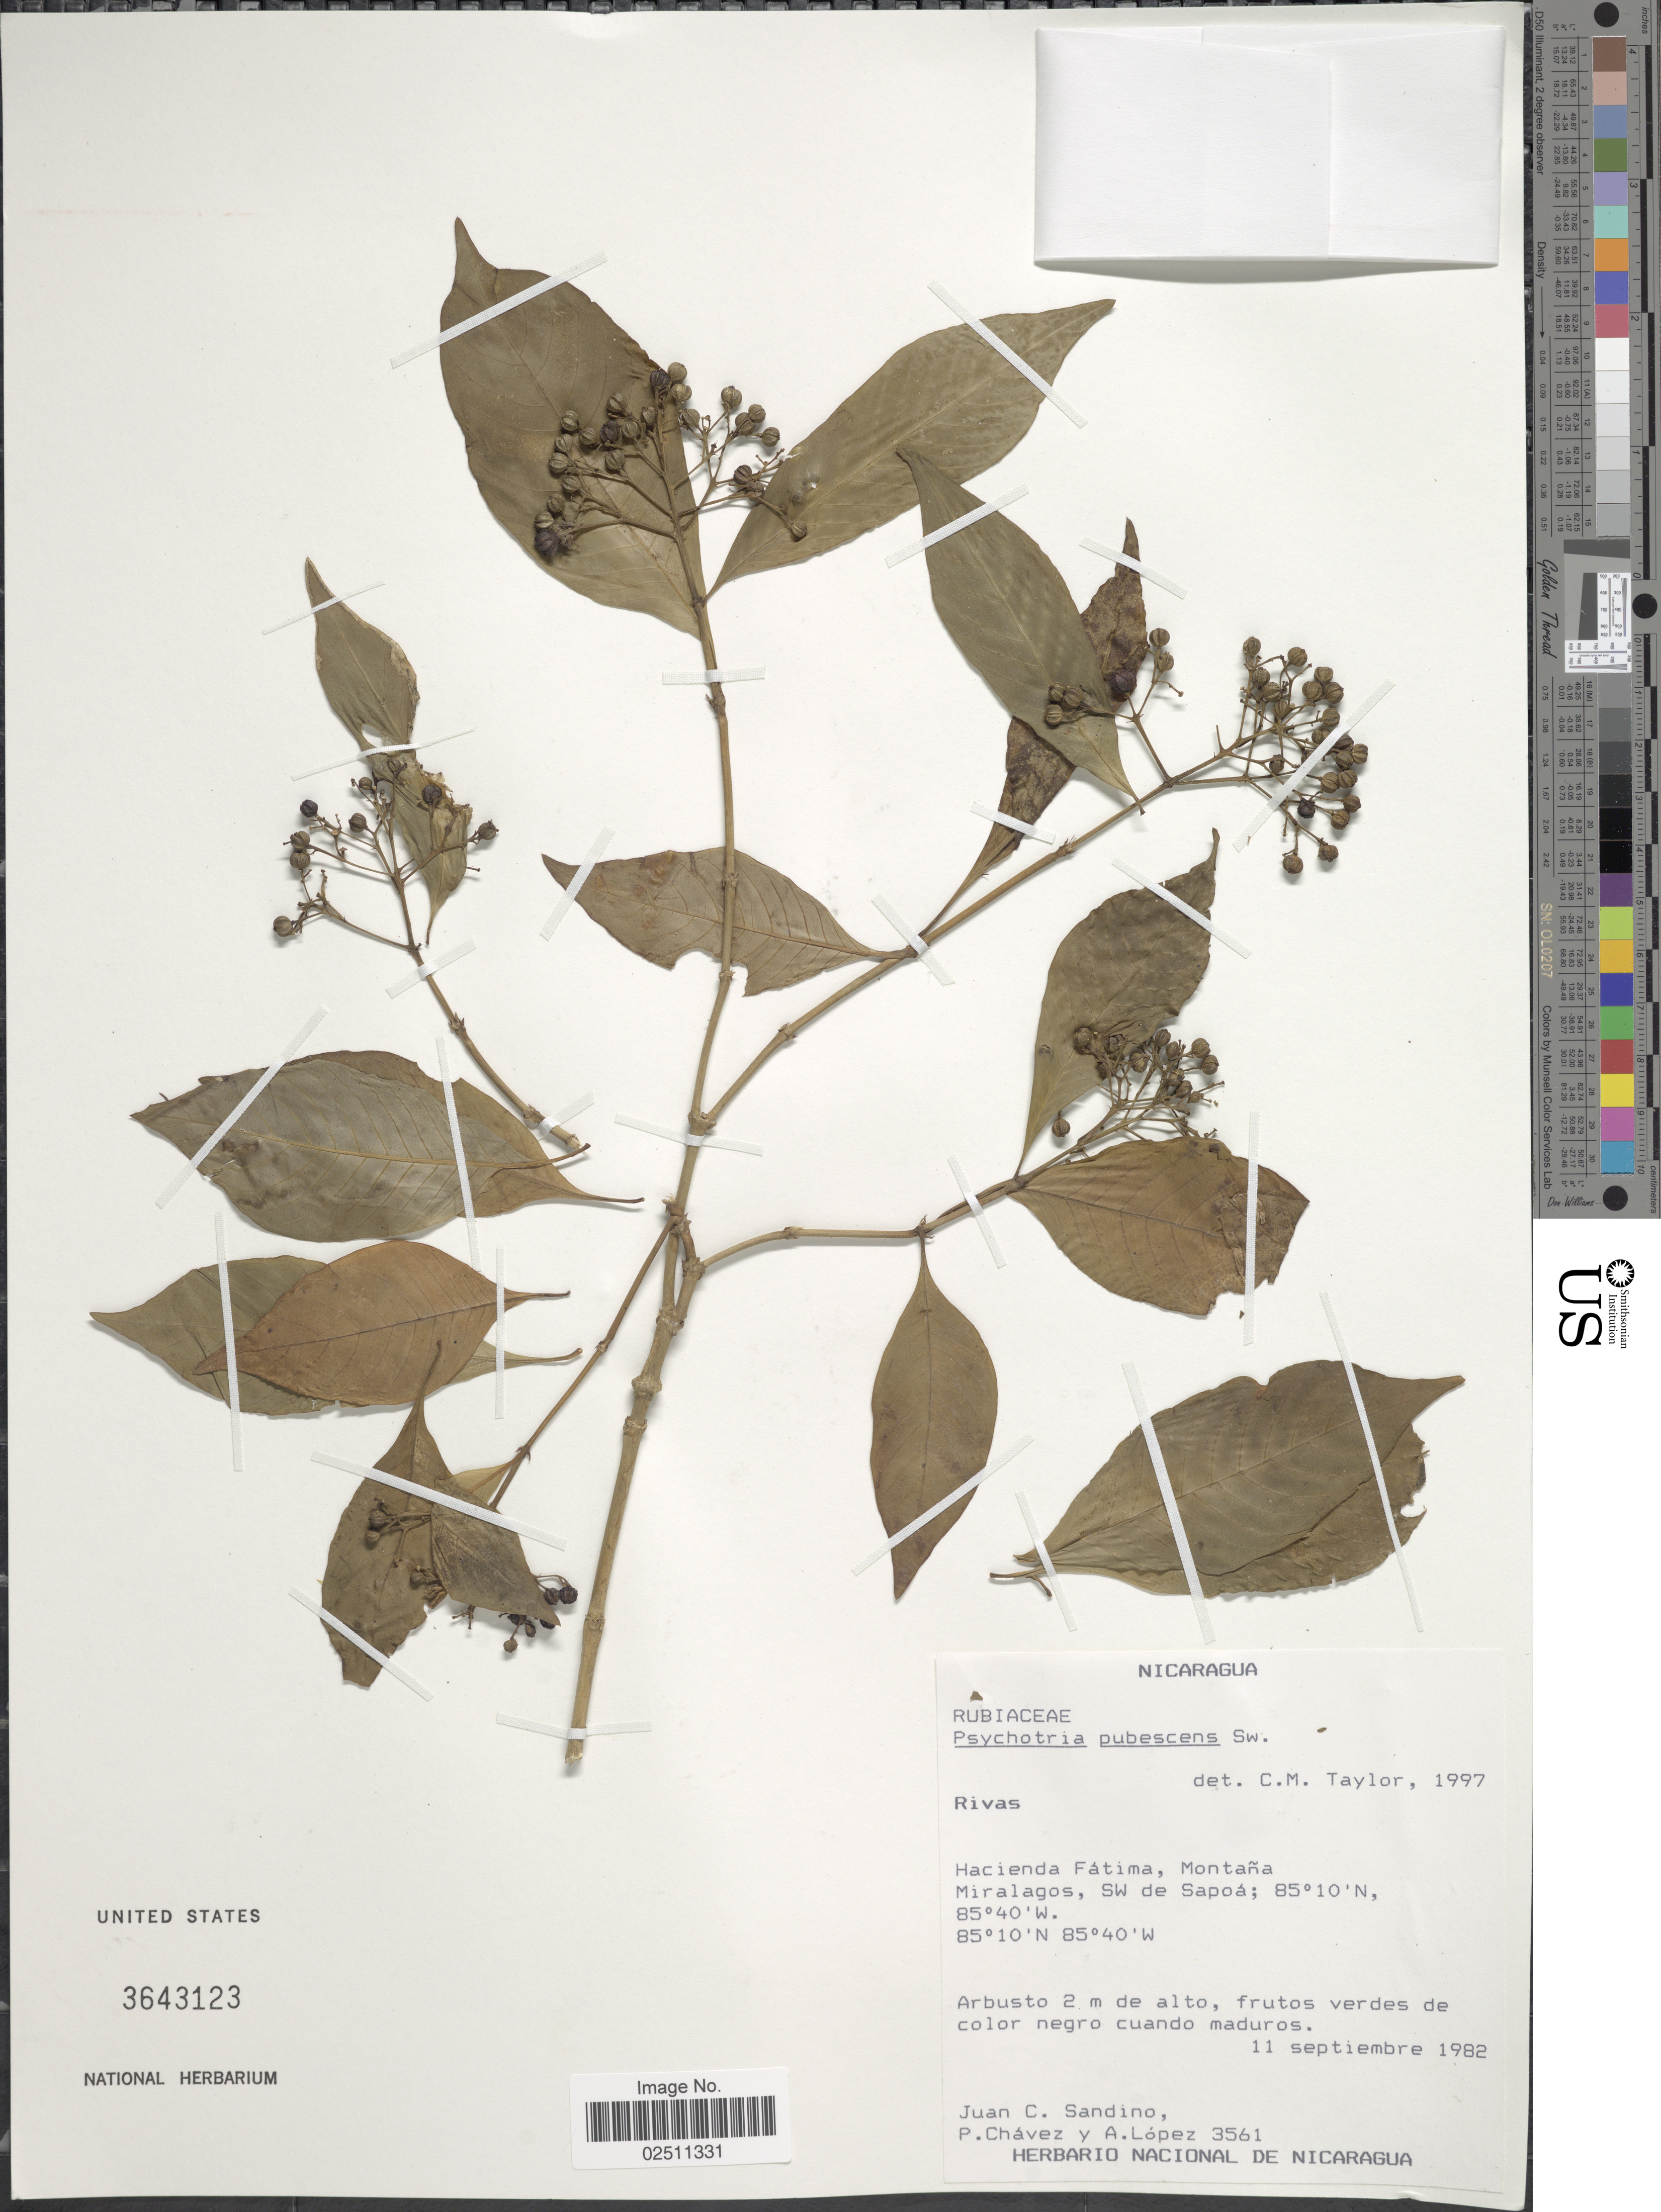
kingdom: Plantae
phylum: Tracheophyta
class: Magnoliopsida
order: Gentianales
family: Rubiaceae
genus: Psychotria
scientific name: Psychotria pubescens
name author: Sw.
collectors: J. Sandino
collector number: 3561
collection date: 1982-09-11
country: Nicaragua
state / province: Rivas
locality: Hacienda Fatima, Montana Miralagos, SW de Sapoa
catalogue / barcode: US 3643123